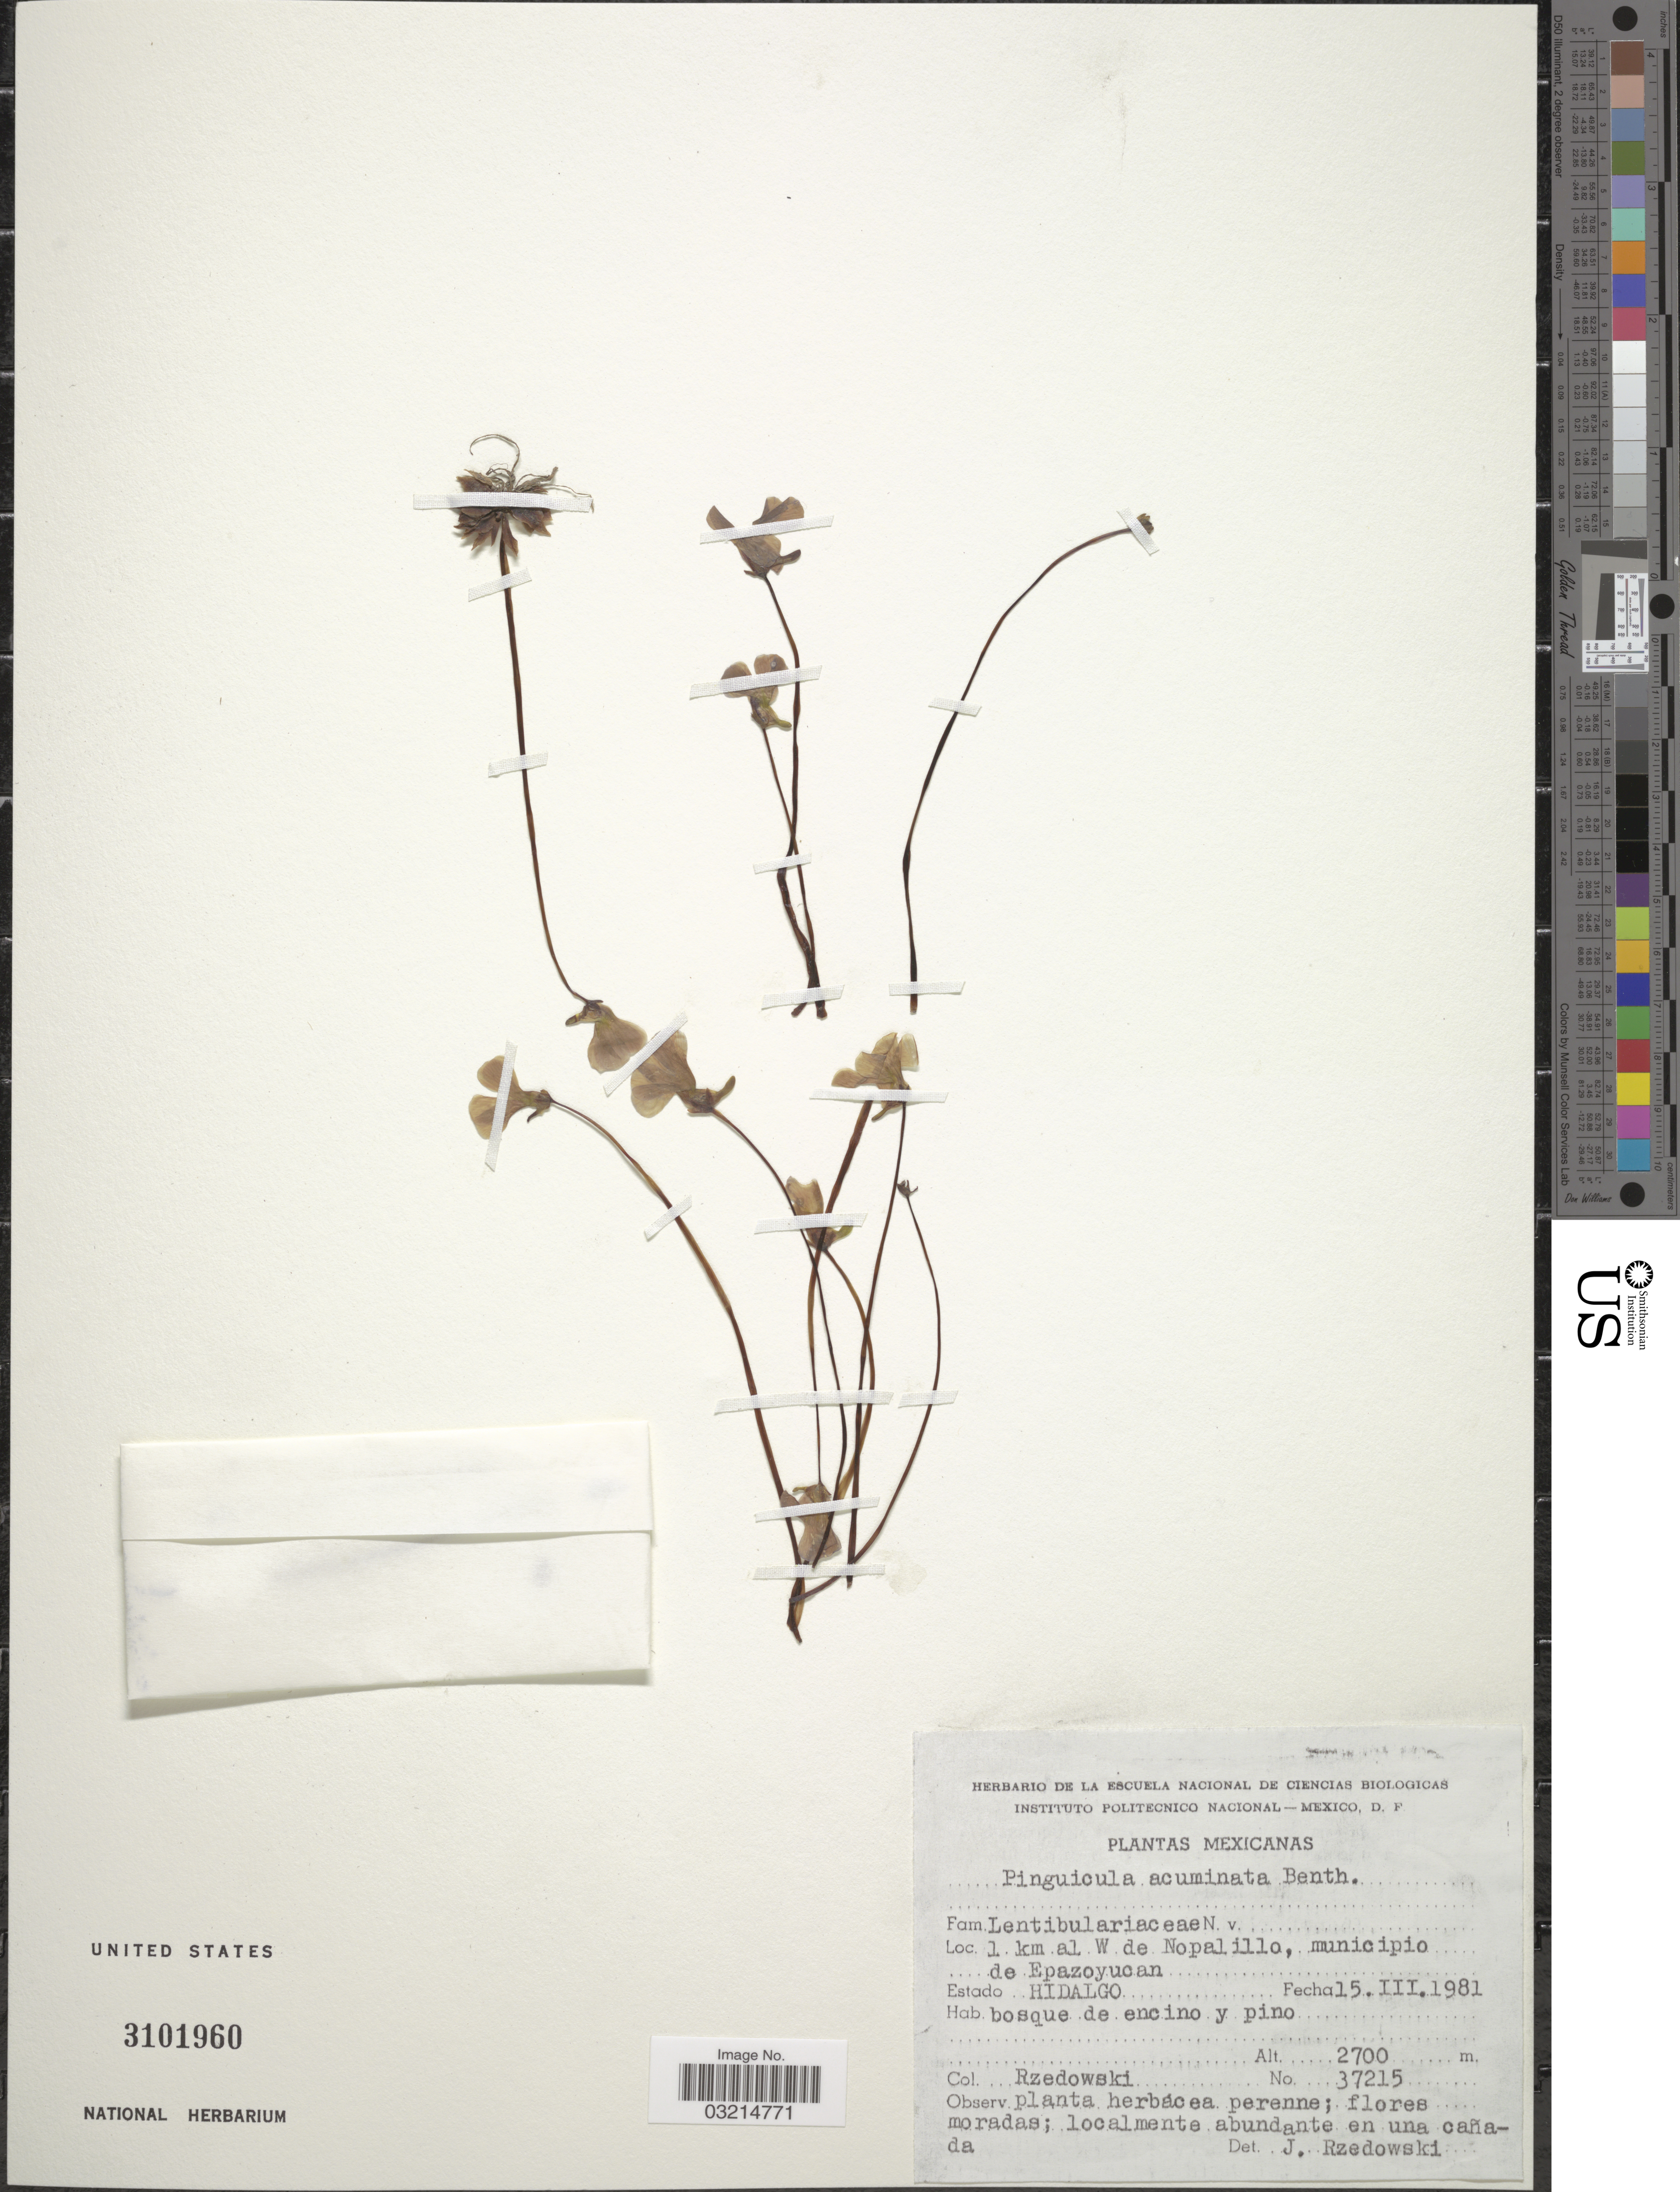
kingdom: Plantae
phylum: Tracheophyta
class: Magnoliopsida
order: Lamiales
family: Lentibulariaceae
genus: Pinguicula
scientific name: Pinguicula acuminata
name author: Benth.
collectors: Rzedowski, --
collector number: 37215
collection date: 1981-03-15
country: Mexico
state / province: Hidalgo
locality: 1 km al W de Nopalillo, municipio de Epazoyucan.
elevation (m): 2700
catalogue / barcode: US 3101960